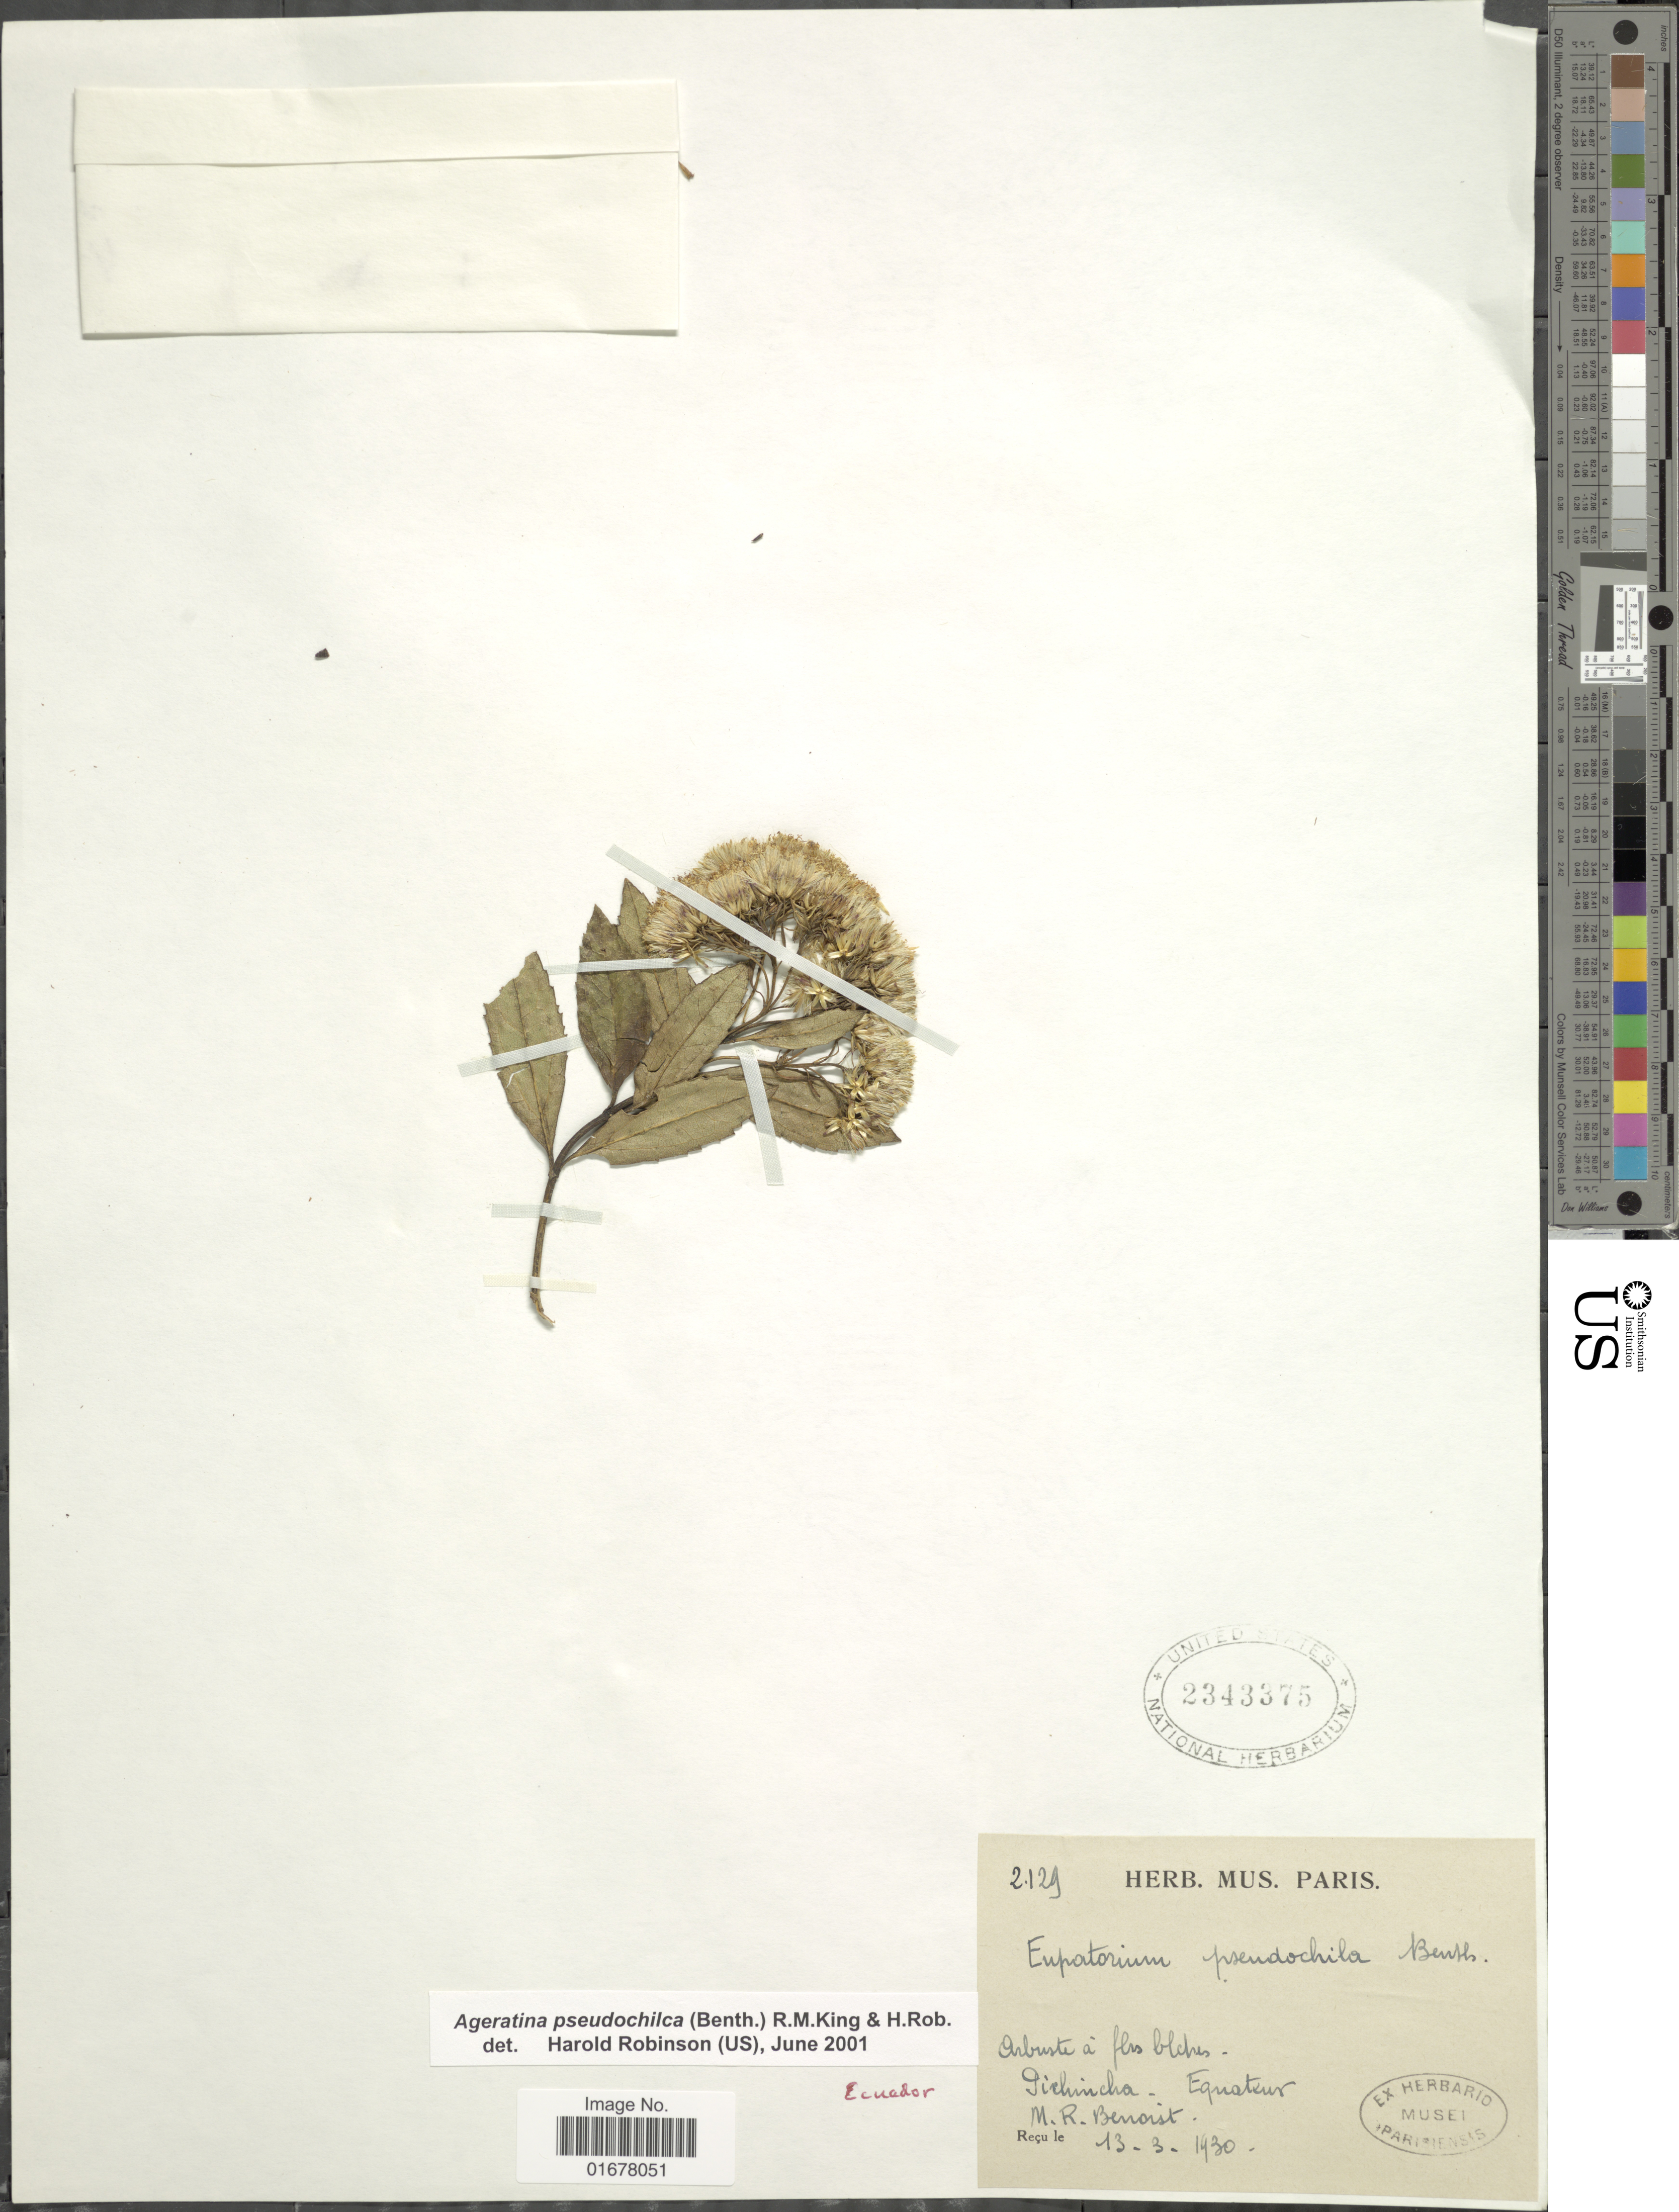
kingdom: Plantae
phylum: Tracheophyta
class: Magnoliopsida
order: Asterales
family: Asteraceae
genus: Ageratina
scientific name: Ageratina pseudochilca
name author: (Benth.) R.M. King & H. Rob.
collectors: R. Benoist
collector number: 2129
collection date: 1930-03-13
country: Ecuador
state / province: Pichincha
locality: Pichincha, Equateur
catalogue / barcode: US 2343375